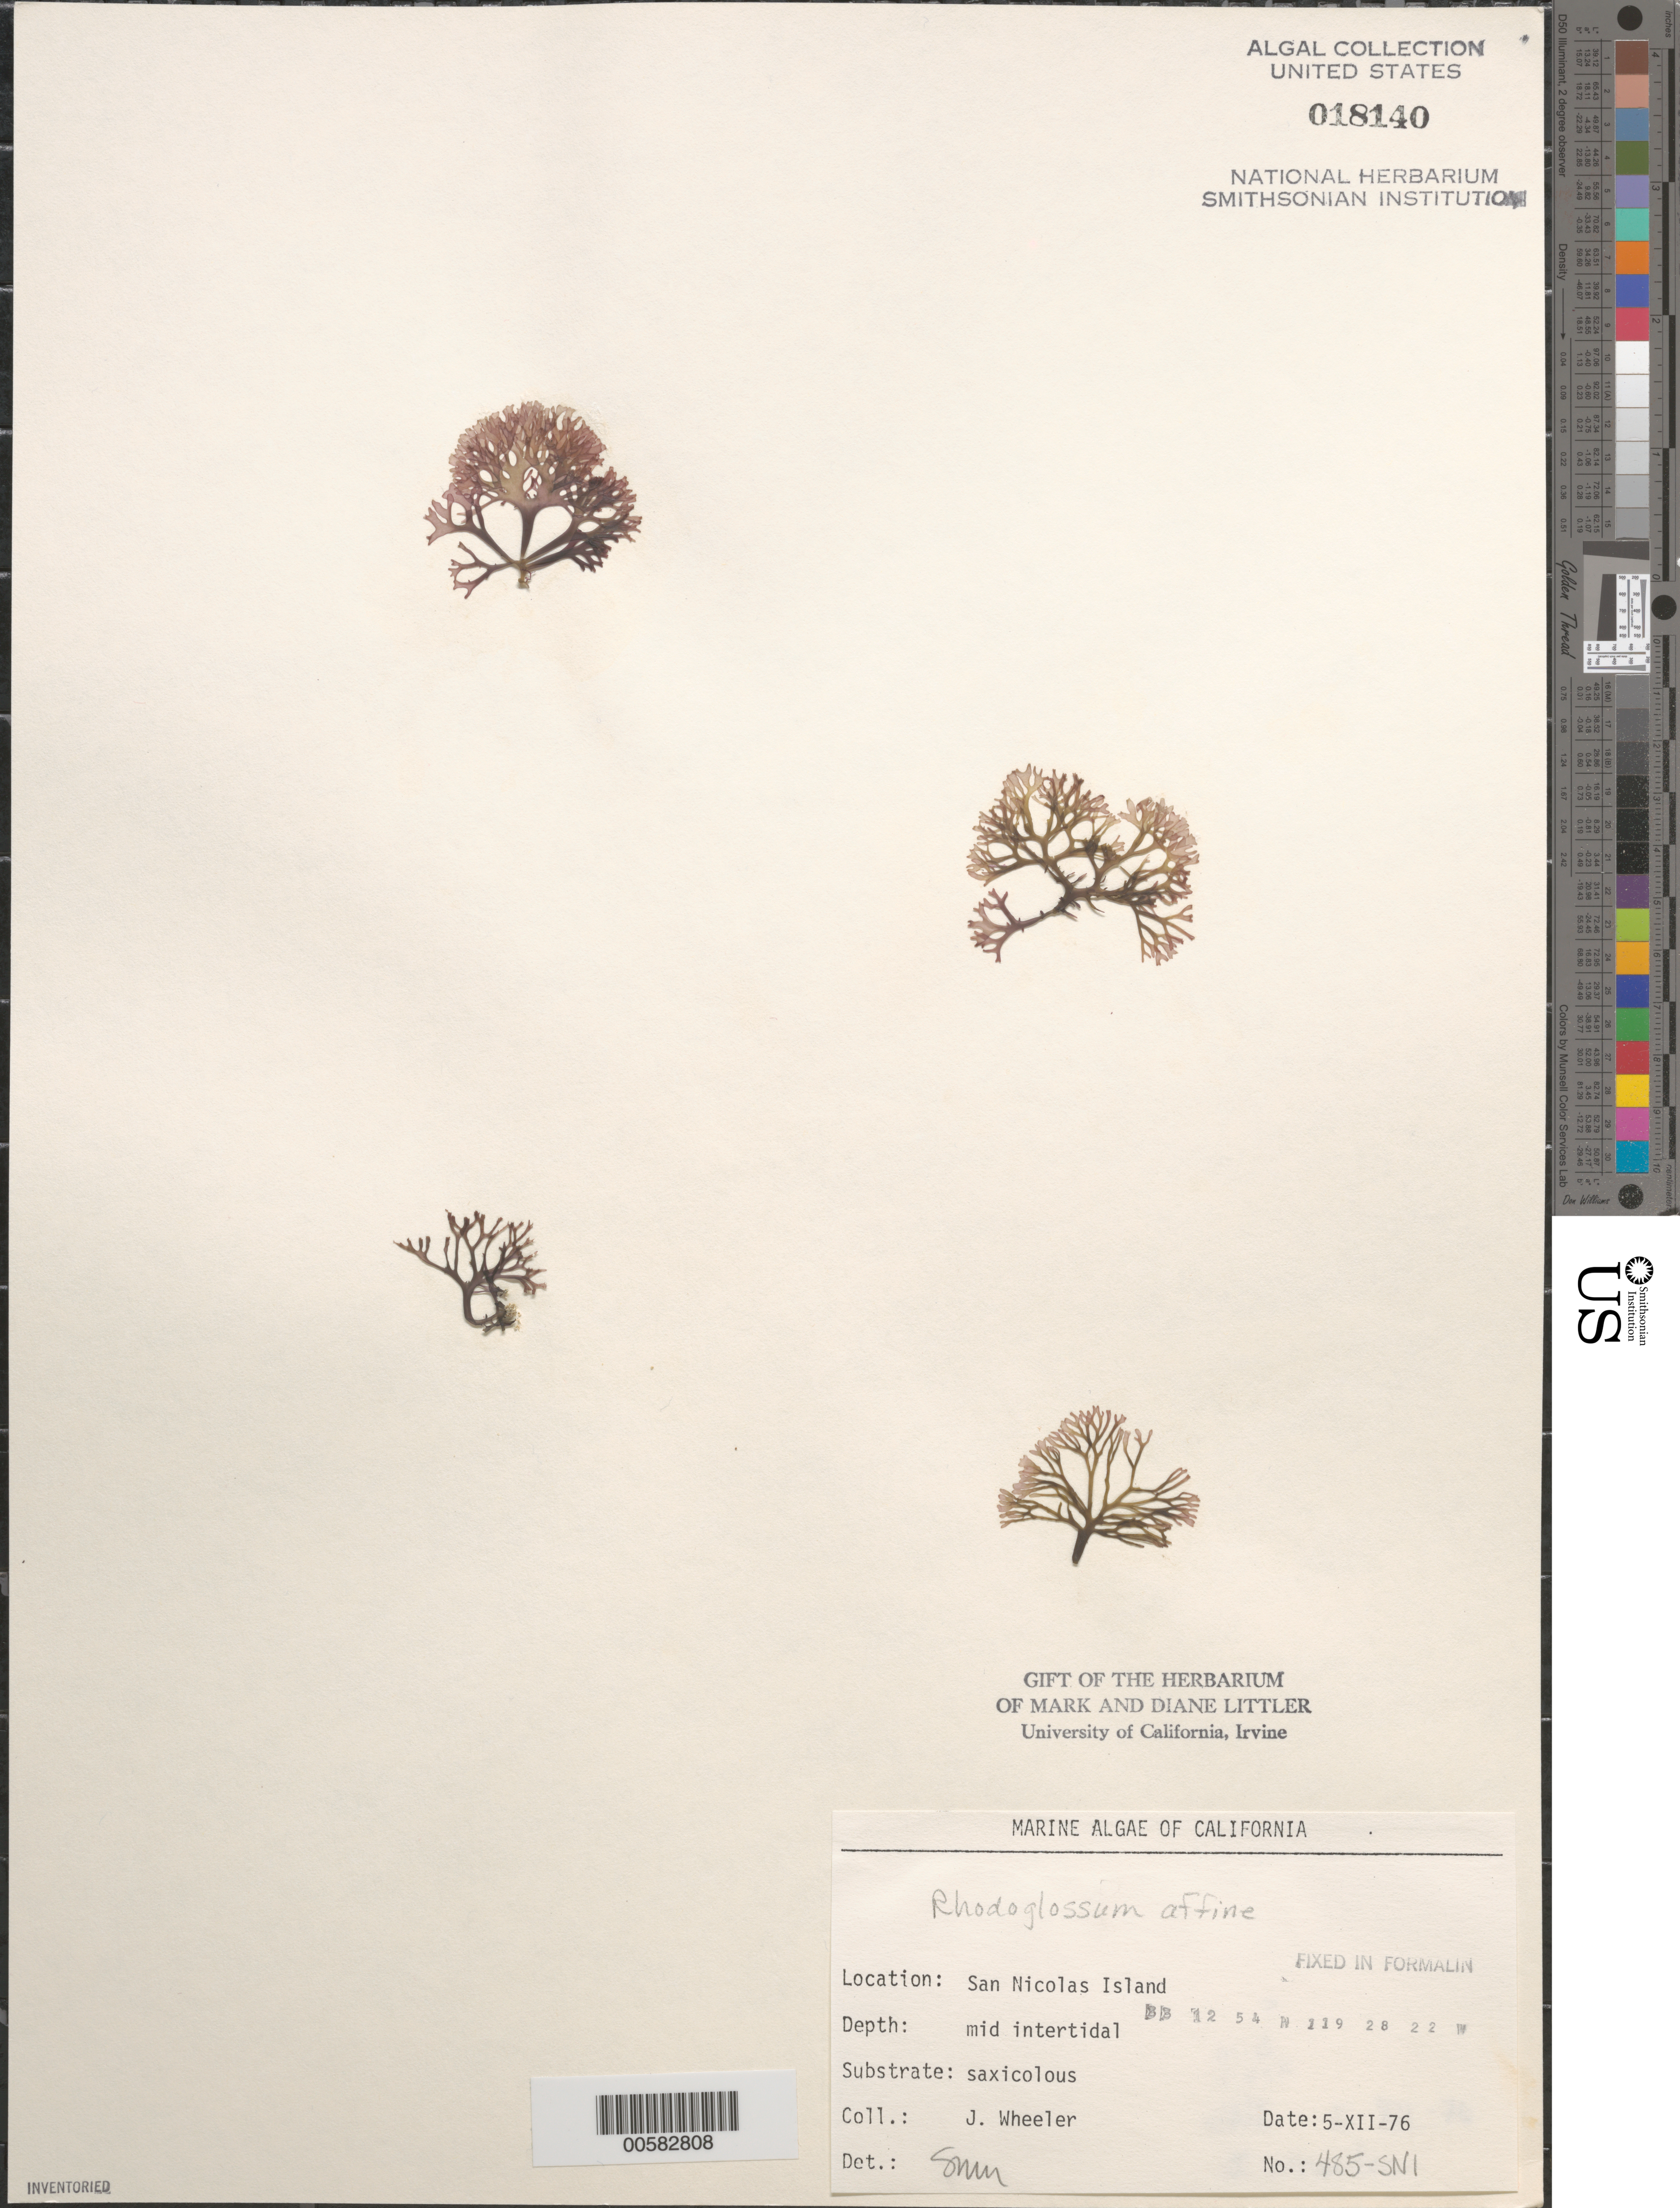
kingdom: Plantae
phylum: Rhodophyta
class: Florideophyceae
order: Gigartinales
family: Gigartinaceae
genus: Mazzaella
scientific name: Mazzaella affinis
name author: (Harvey) Fredericq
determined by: Algae name updating Project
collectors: J. L. Wheeler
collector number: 485-sni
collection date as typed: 05 Dec 1976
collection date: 1976-12-05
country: United States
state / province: California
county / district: Ventura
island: San Nicolas Island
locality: Dutch Harbor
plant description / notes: BLM-SOCALBIGHT Rocky Intertidal Survey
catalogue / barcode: US 18140